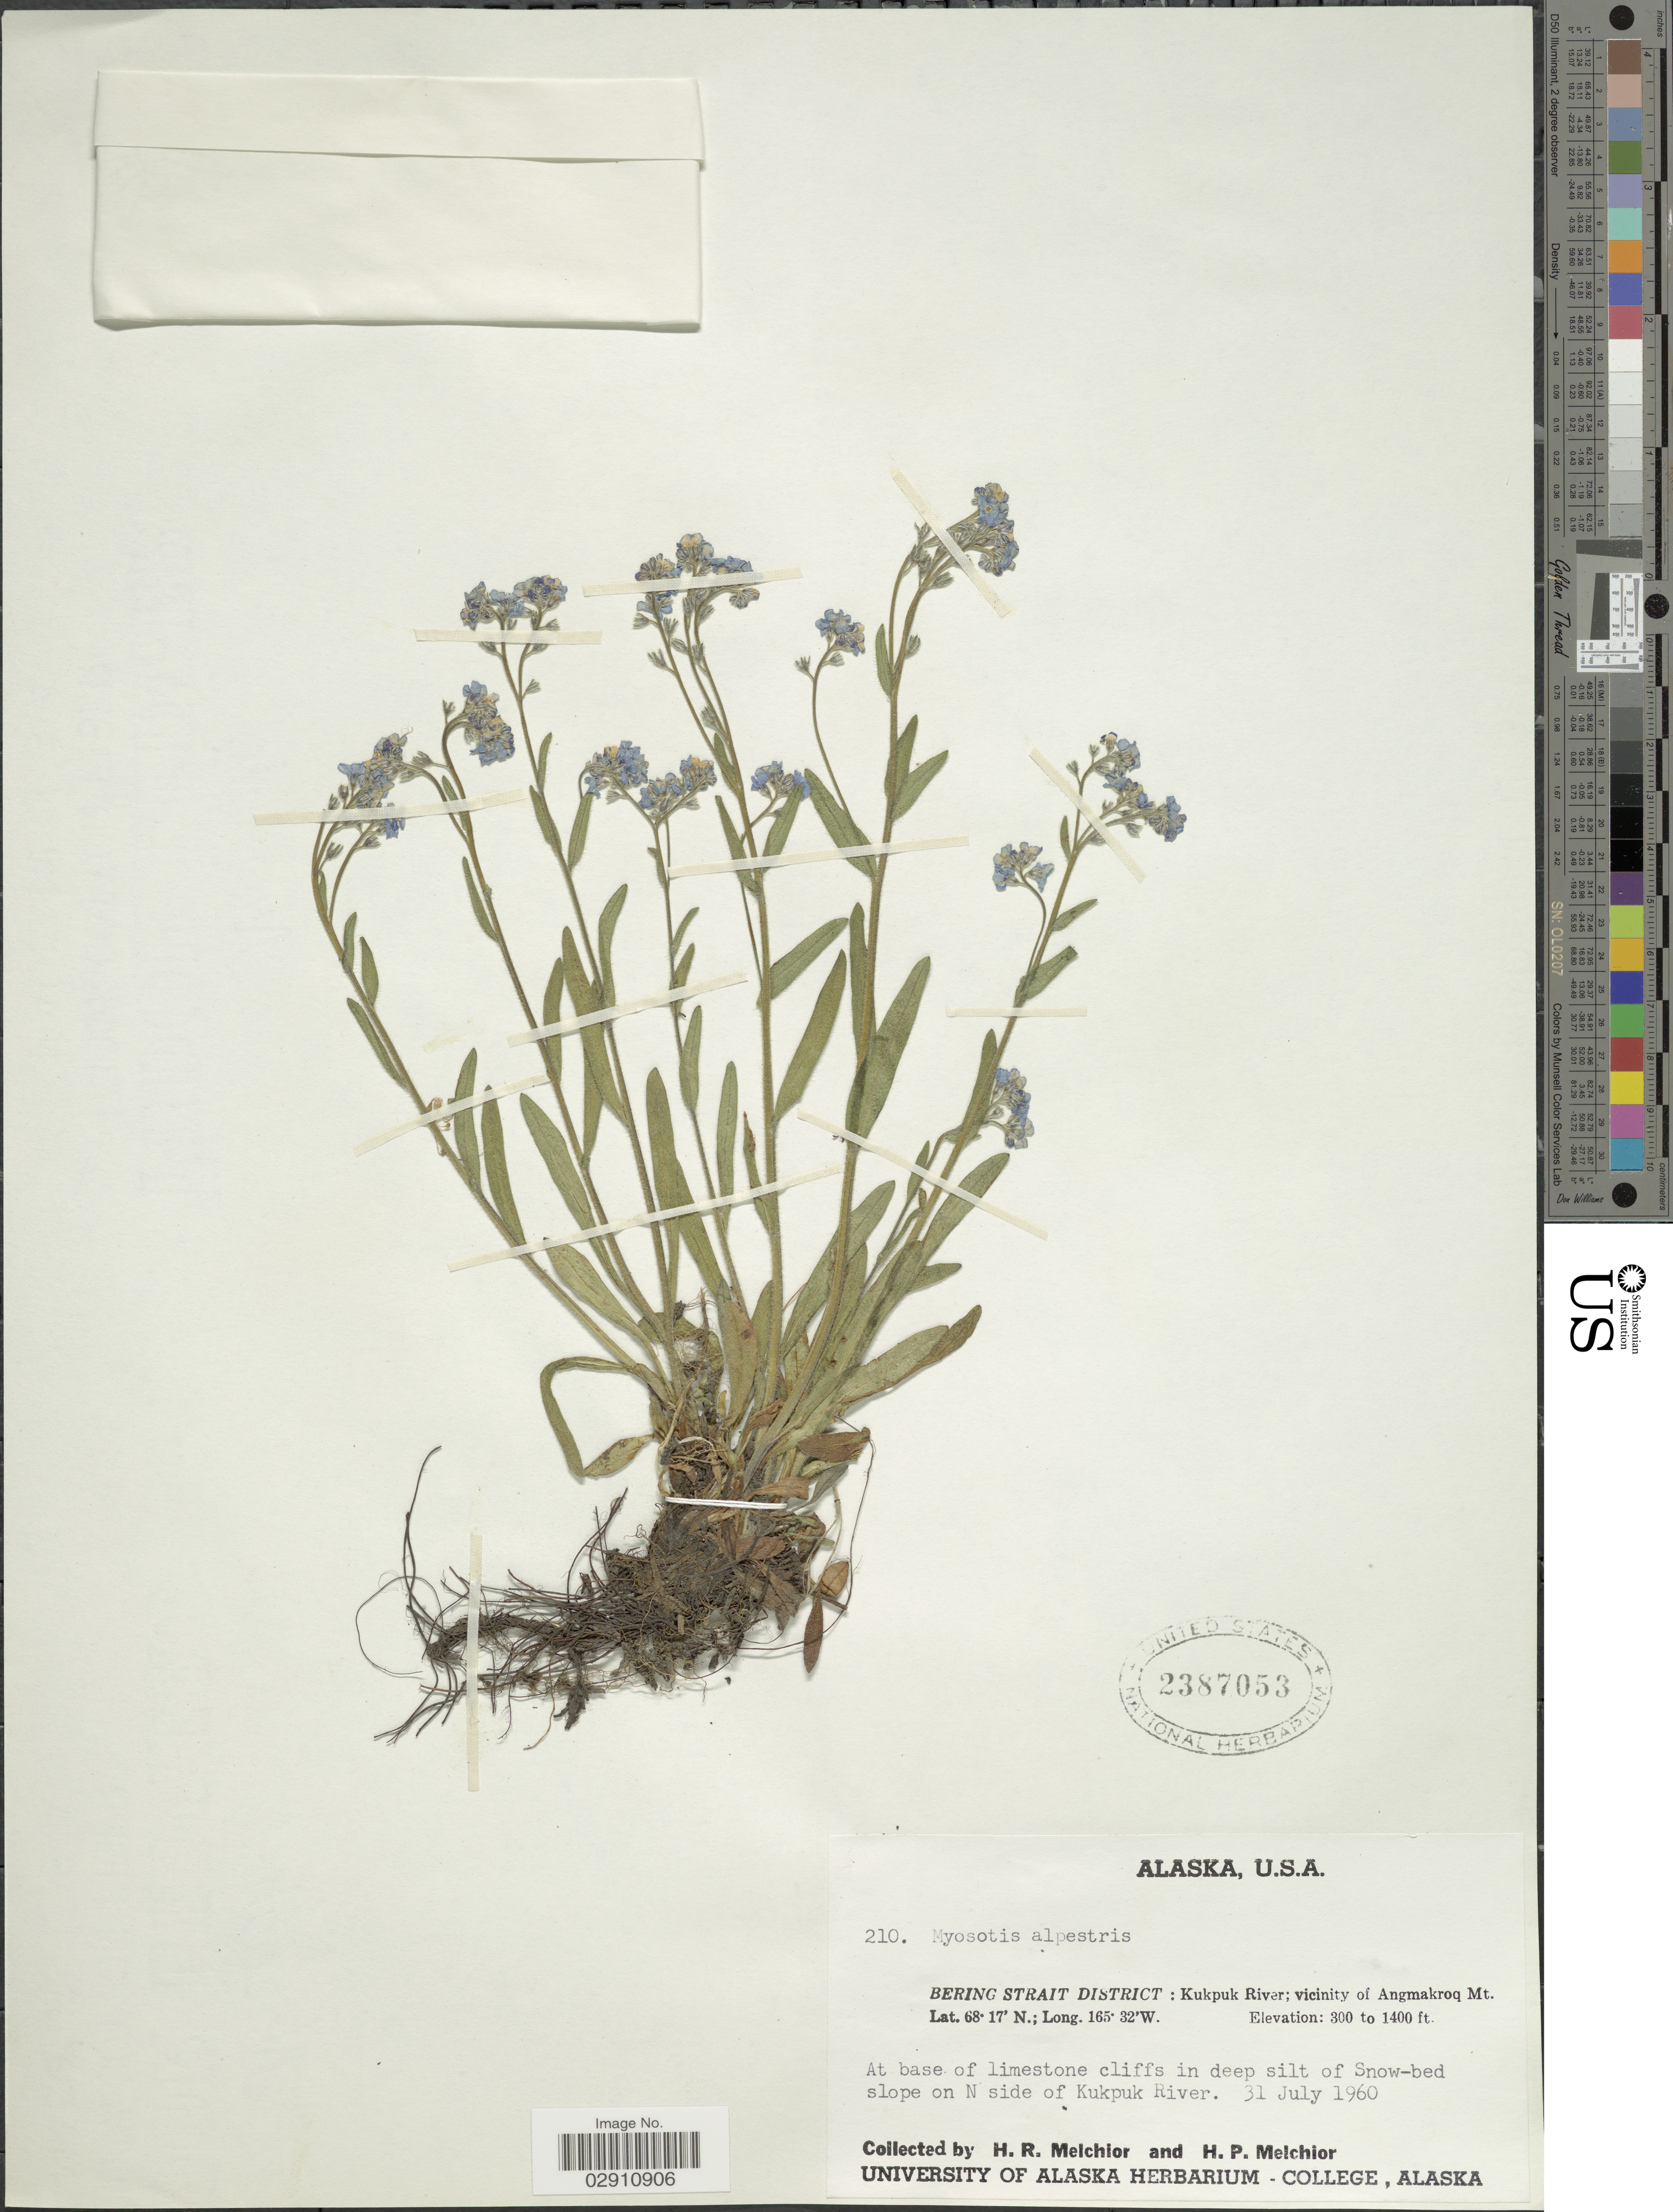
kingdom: Plantae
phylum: Tracheophyta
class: Magnoliopsida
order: Boraginales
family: Boraginaceae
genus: Myosotis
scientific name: Myosotis alpestris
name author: F.W. Schmidt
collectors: H. R. Melchior & H. P. Melchior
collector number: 210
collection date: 1960-07-31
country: United States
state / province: Alaska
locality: Bering Strait District: Kukpuk River; vicinity of Angmakroq Mt. At base of limestone cliffs in deep silt of Snow-bed slope on N side of Kukpuk River.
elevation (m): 91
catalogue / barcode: US 2387053